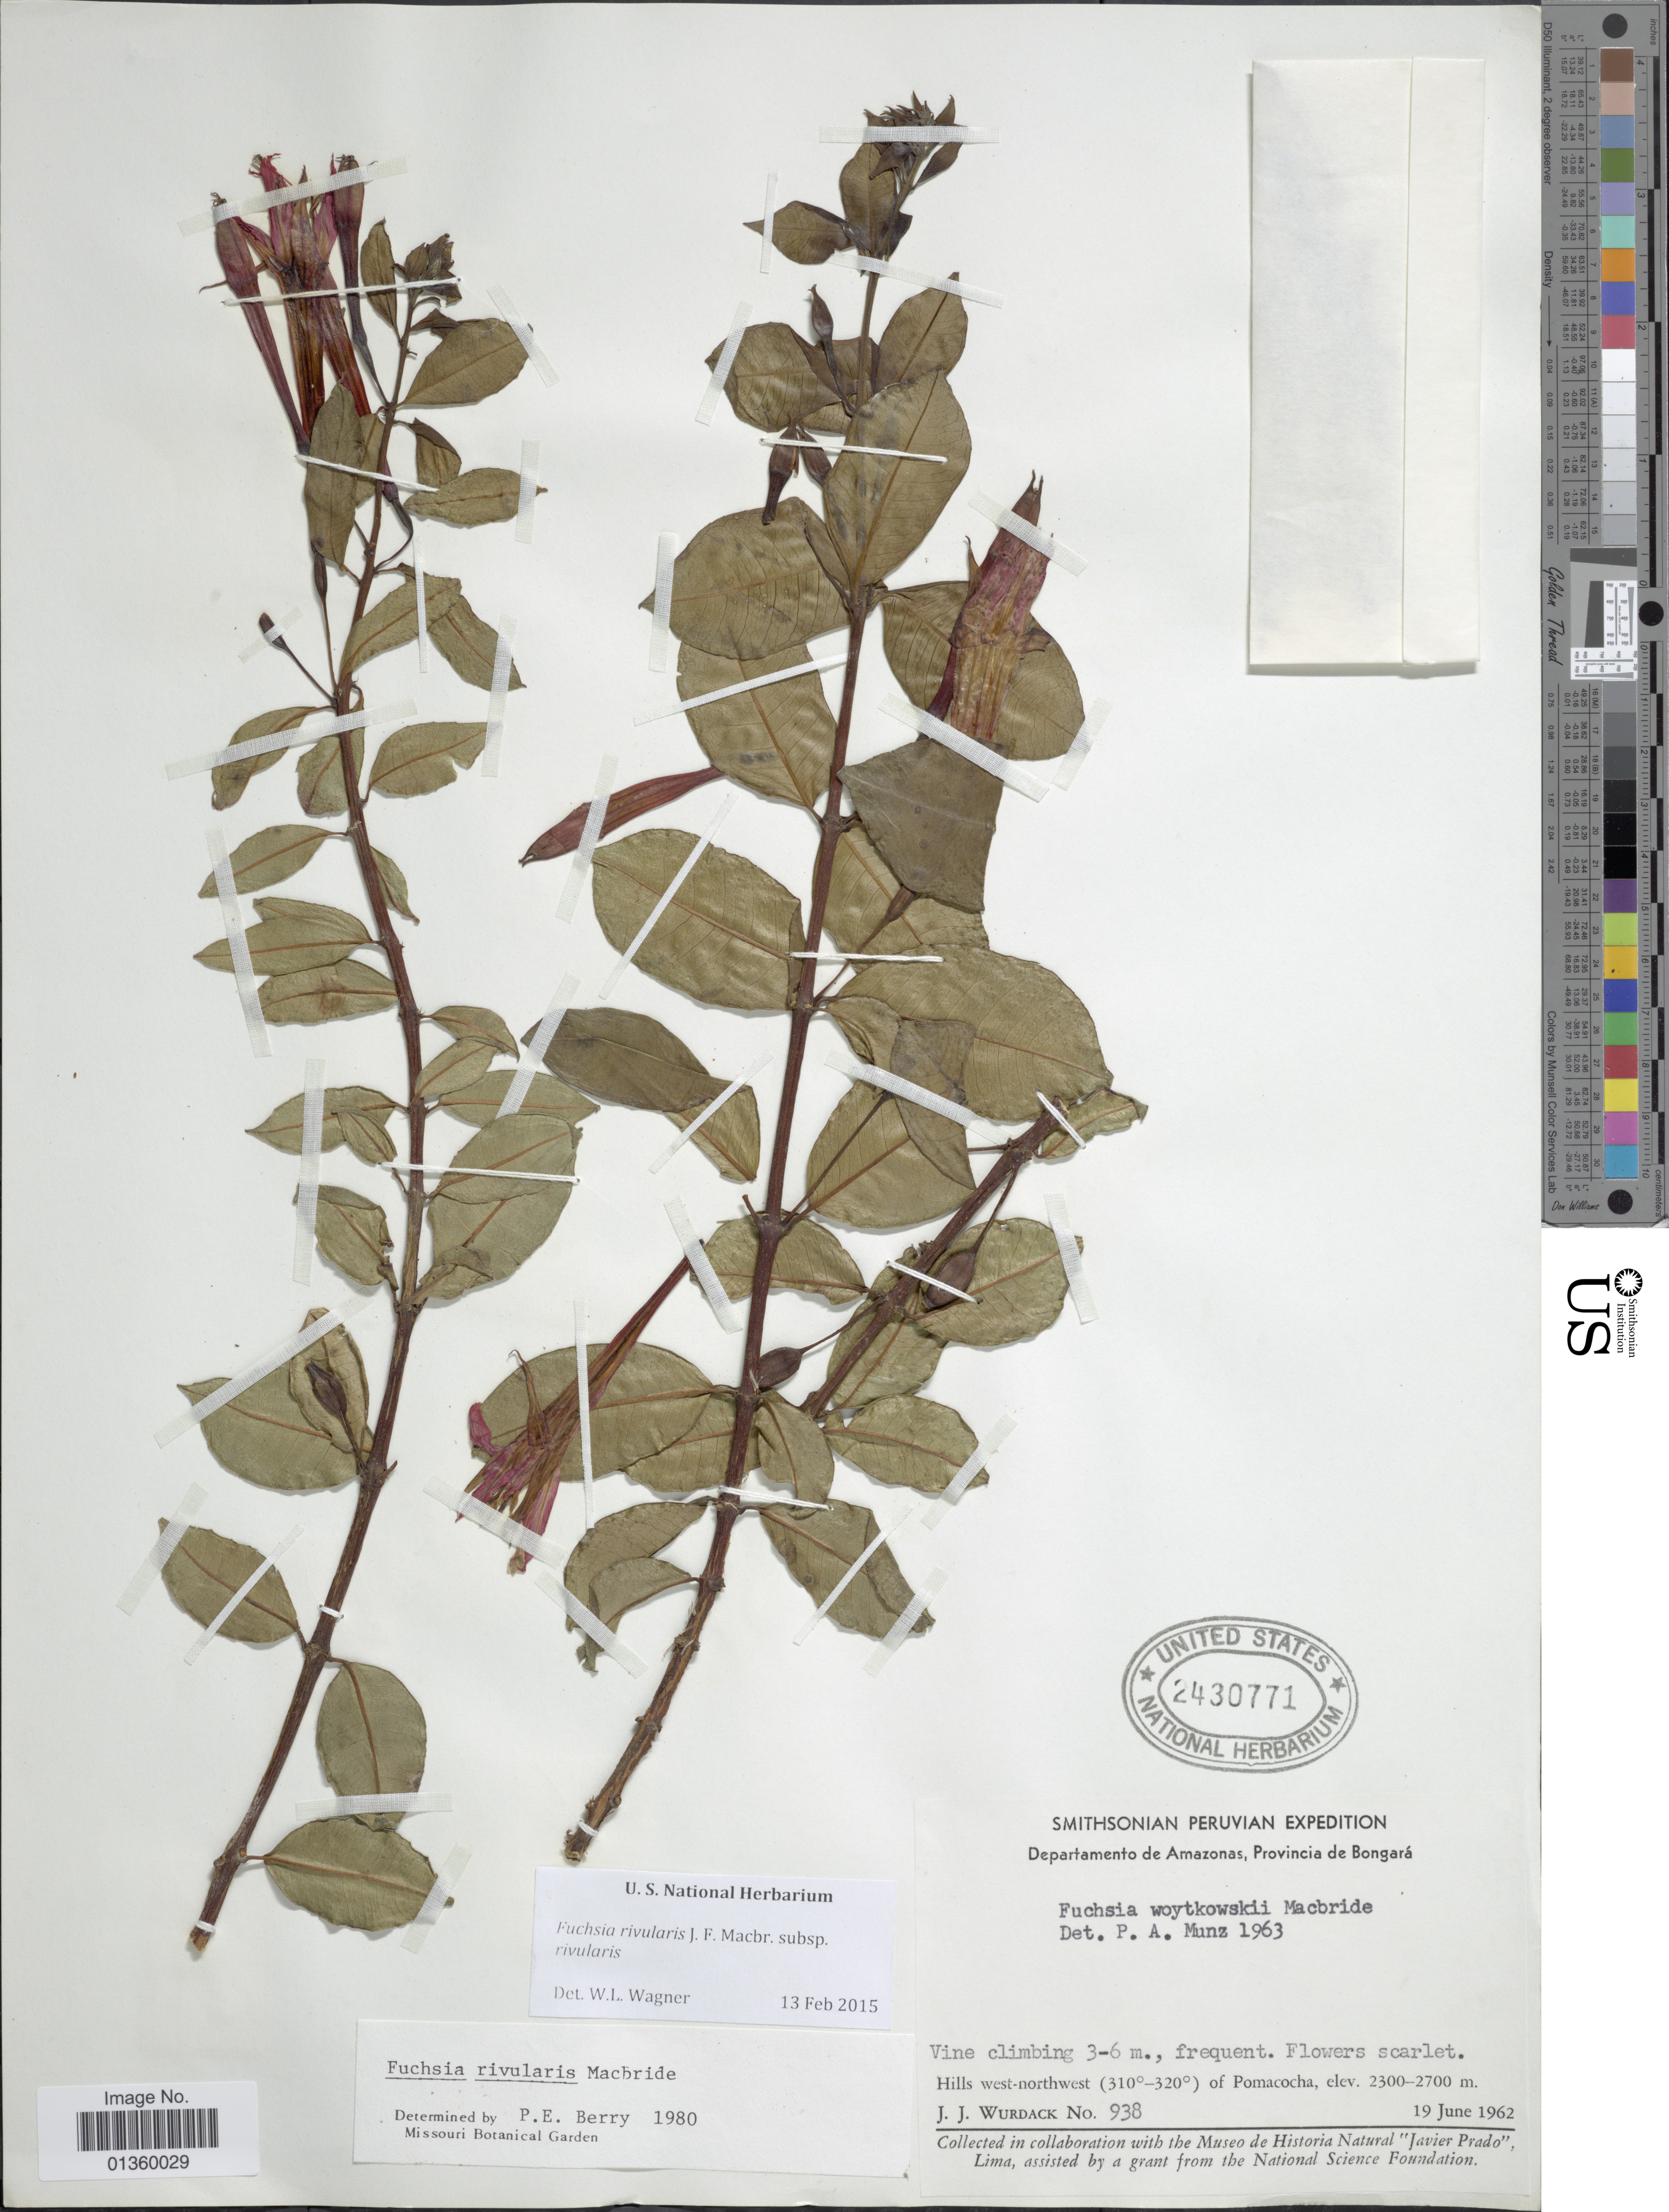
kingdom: Plantae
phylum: Tracheophyta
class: Magnoliopsida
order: Myrtales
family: Onagraceae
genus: Fuchsia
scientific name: Fuchsia rivularis subsp. rivularis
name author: J.F. Macbr.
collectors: J. J. Wurdack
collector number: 938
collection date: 1962-06-19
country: Peru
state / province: Amazonas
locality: Provincia de Bongará. Hills west-northwest (310°-320°) of Pomacocha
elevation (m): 2300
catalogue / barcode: US 2430771